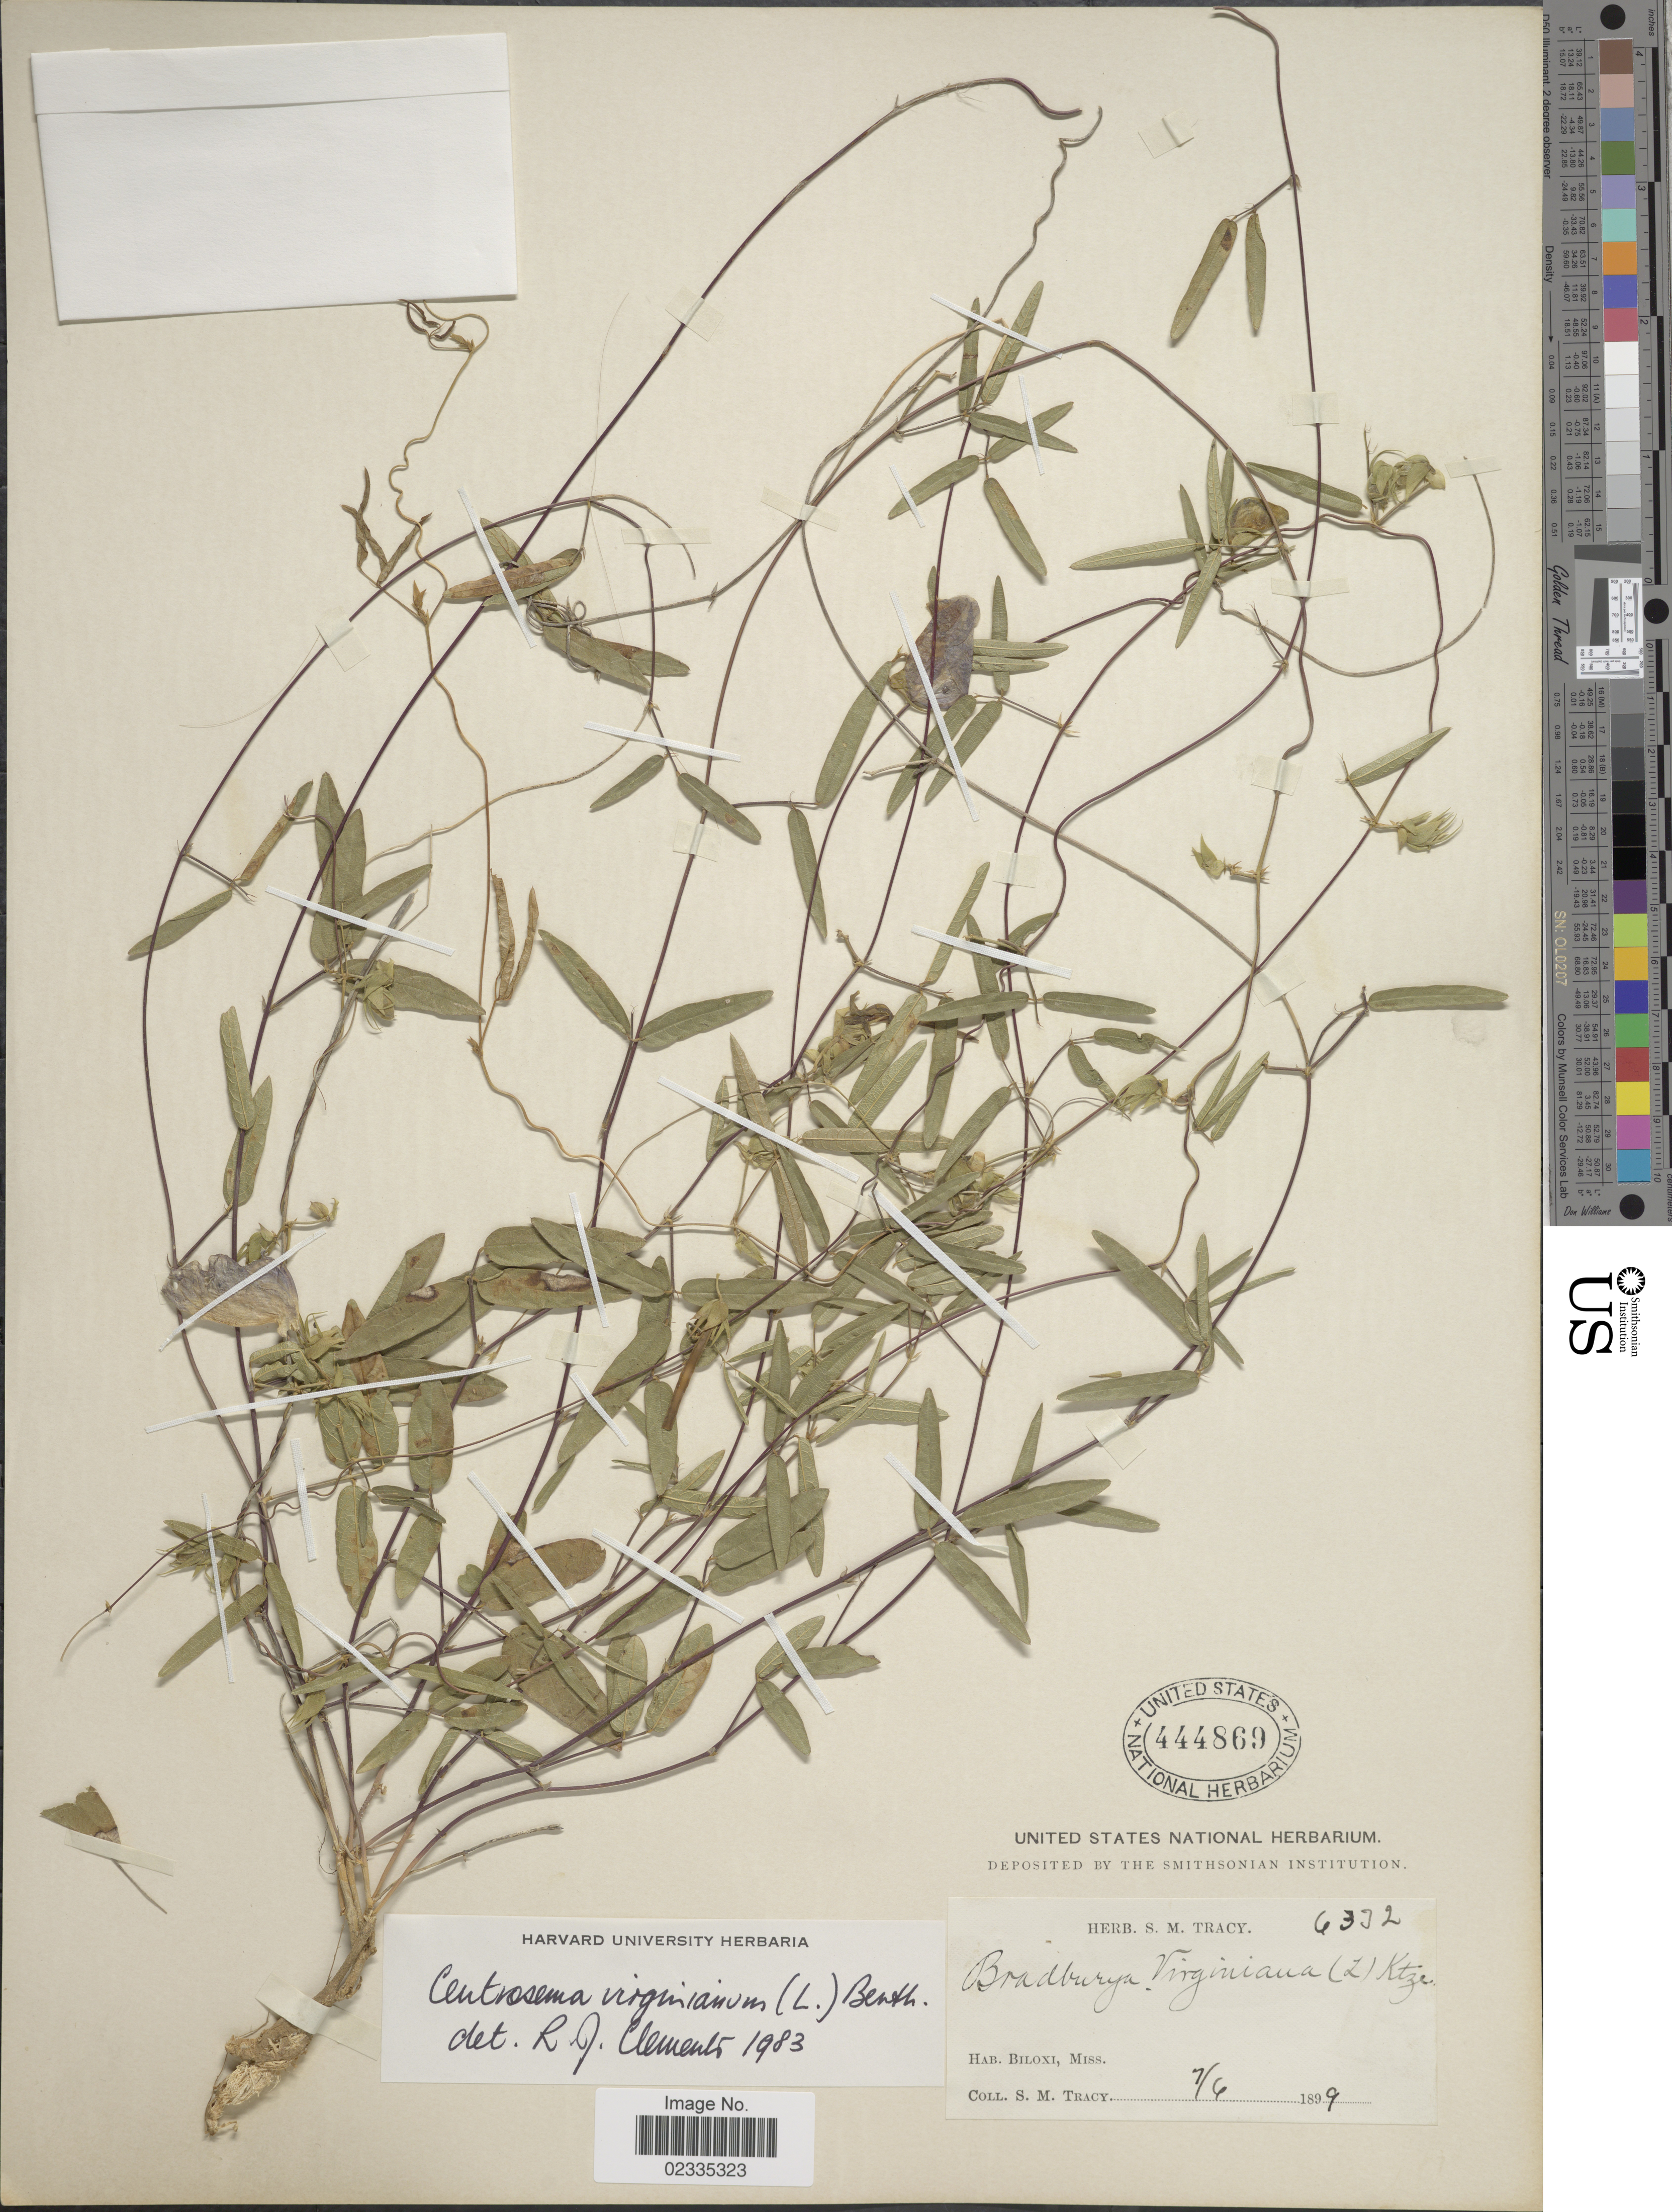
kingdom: Plantae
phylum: Tracheophyta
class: Magnoliopsida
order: Fabales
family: Fabaceae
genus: Centrosema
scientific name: Centrosema virginianum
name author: (L.) Benth.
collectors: S. M. Tracy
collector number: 6332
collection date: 1899-07-06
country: United States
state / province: Mississippi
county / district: Harrison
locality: Biloxi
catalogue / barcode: US 444869